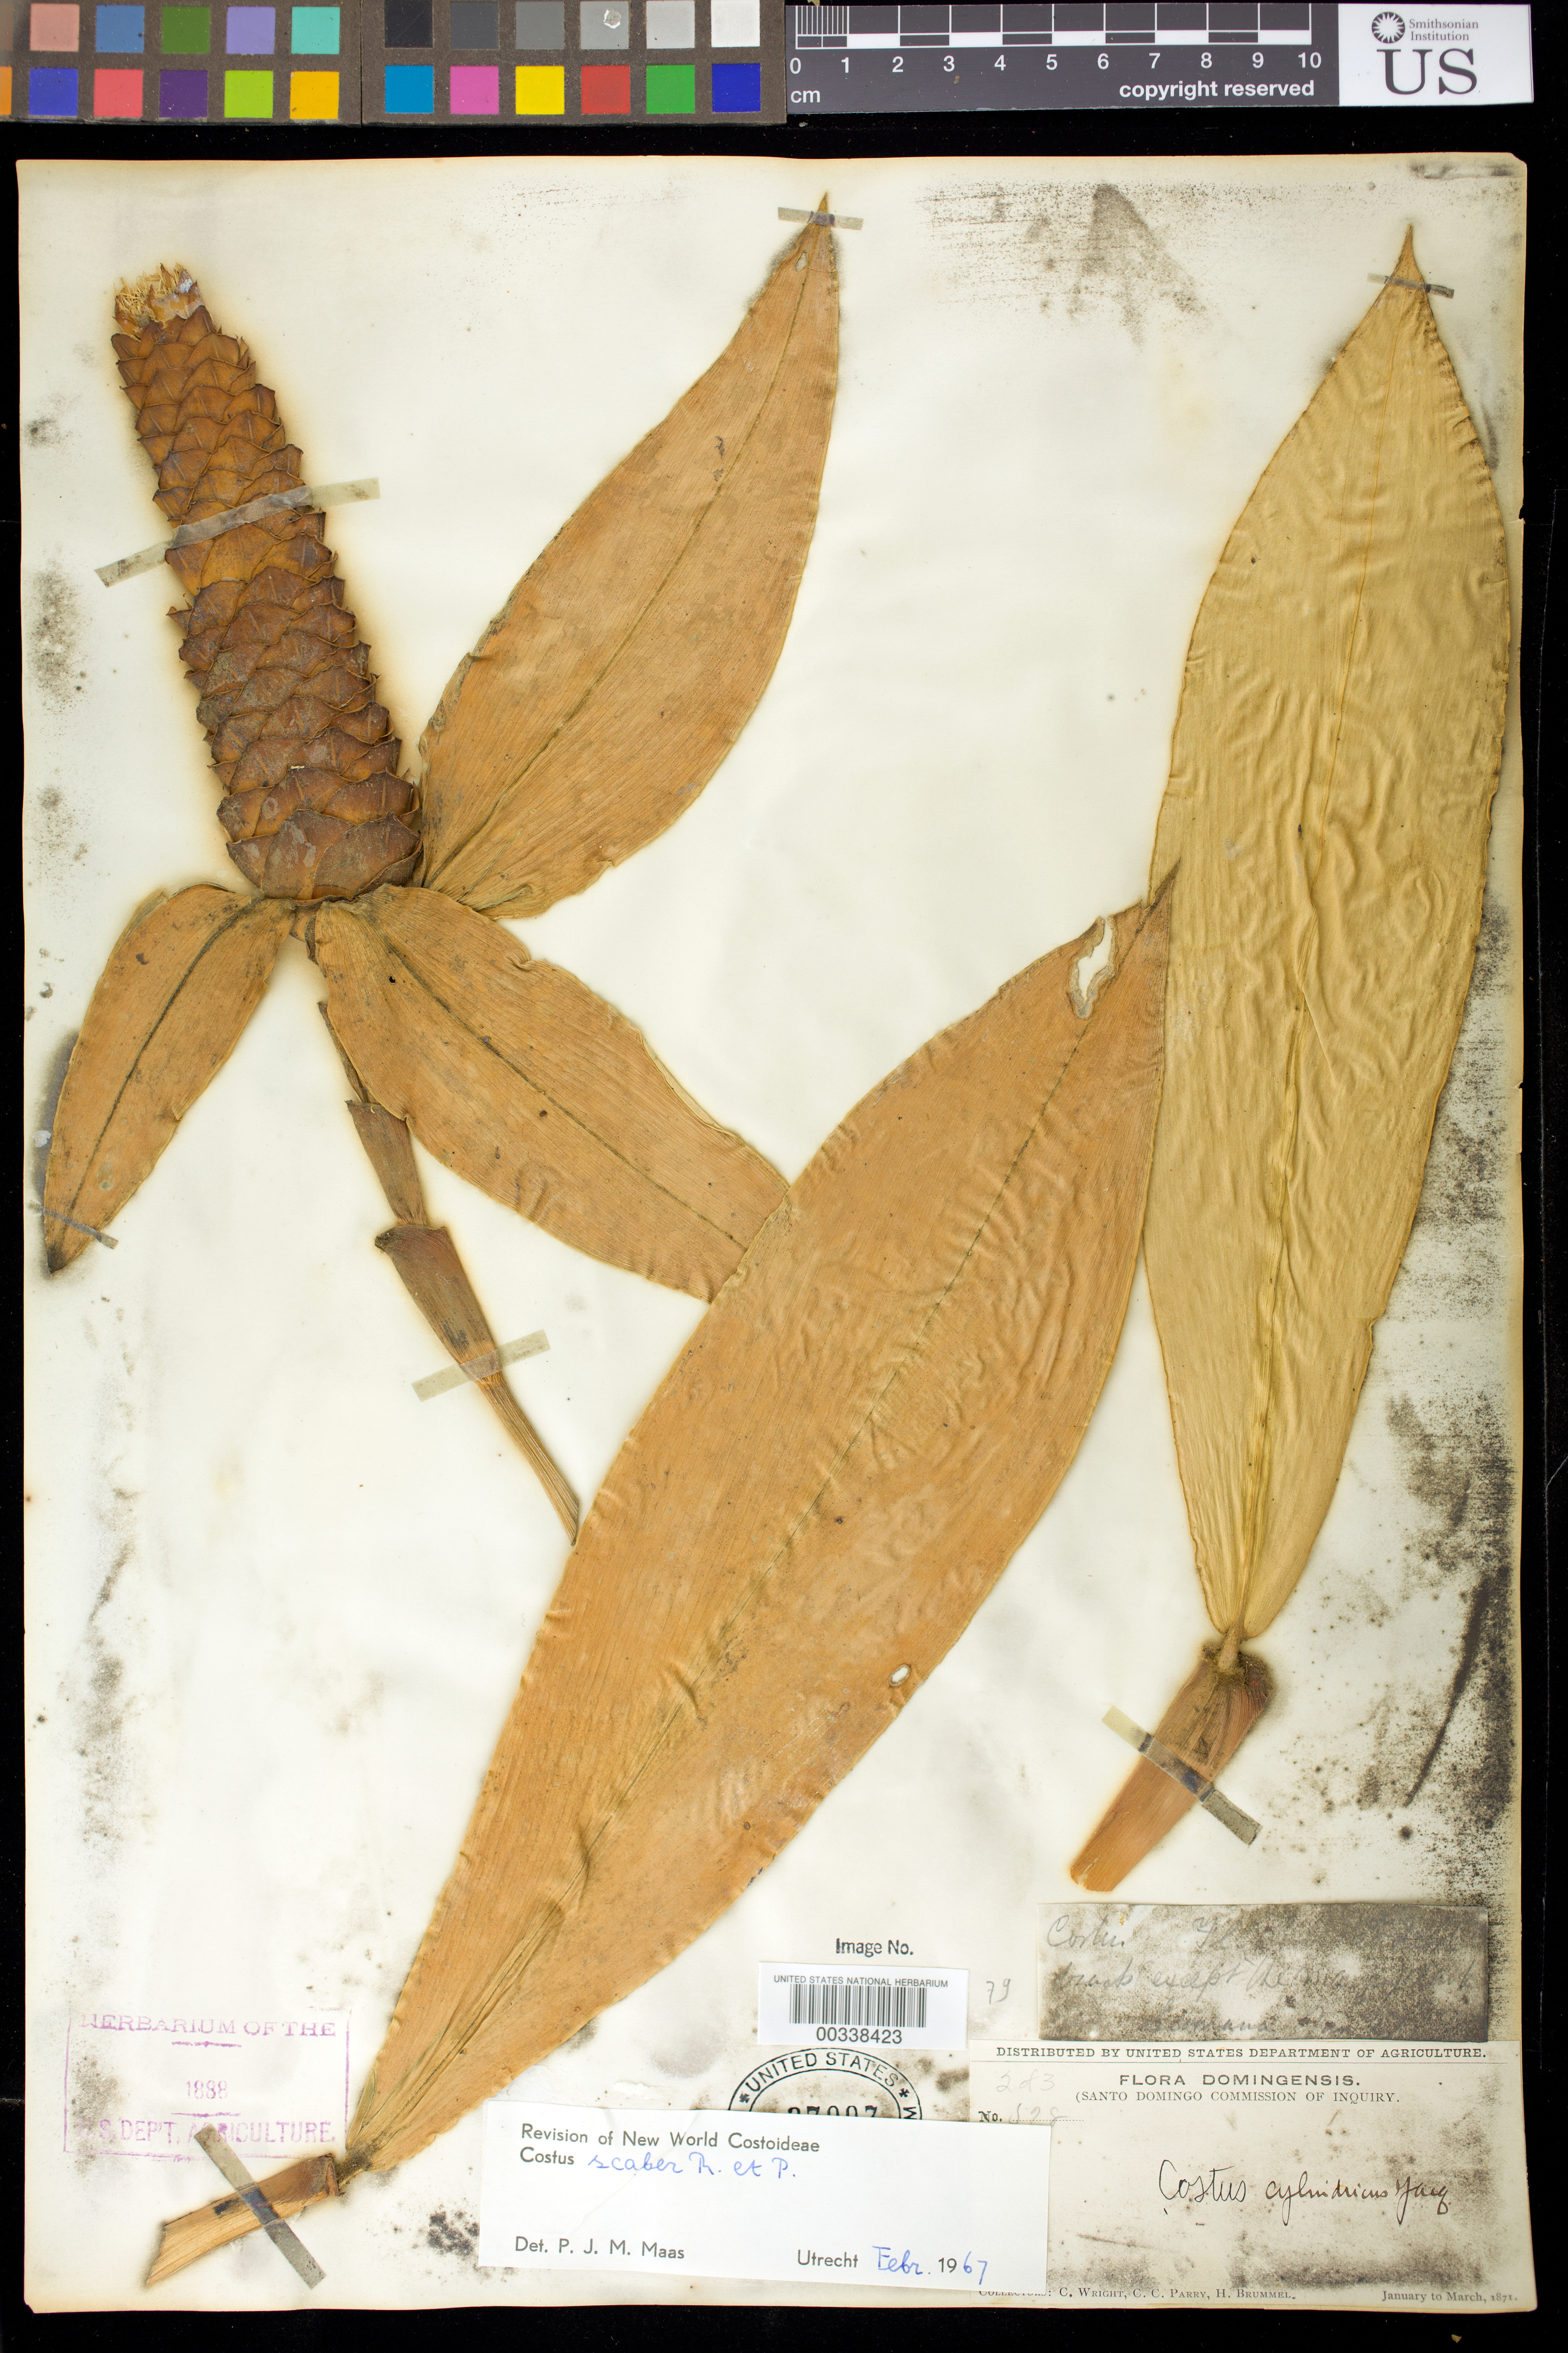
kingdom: Plantae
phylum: Tracheophyta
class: Liliopsida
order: Zingiberales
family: Costaceae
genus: Costus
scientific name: Costus scaber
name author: Ruiz & Pav.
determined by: Maas, Paul J. M.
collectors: C. Wright, C. C. Parry & H. Brummel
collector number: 528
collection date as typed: Jan 1871 to -- Mar 1871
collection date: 1871-01/1871-03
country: Dominican Republic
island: Hispaniola Island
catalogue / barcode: US 37007